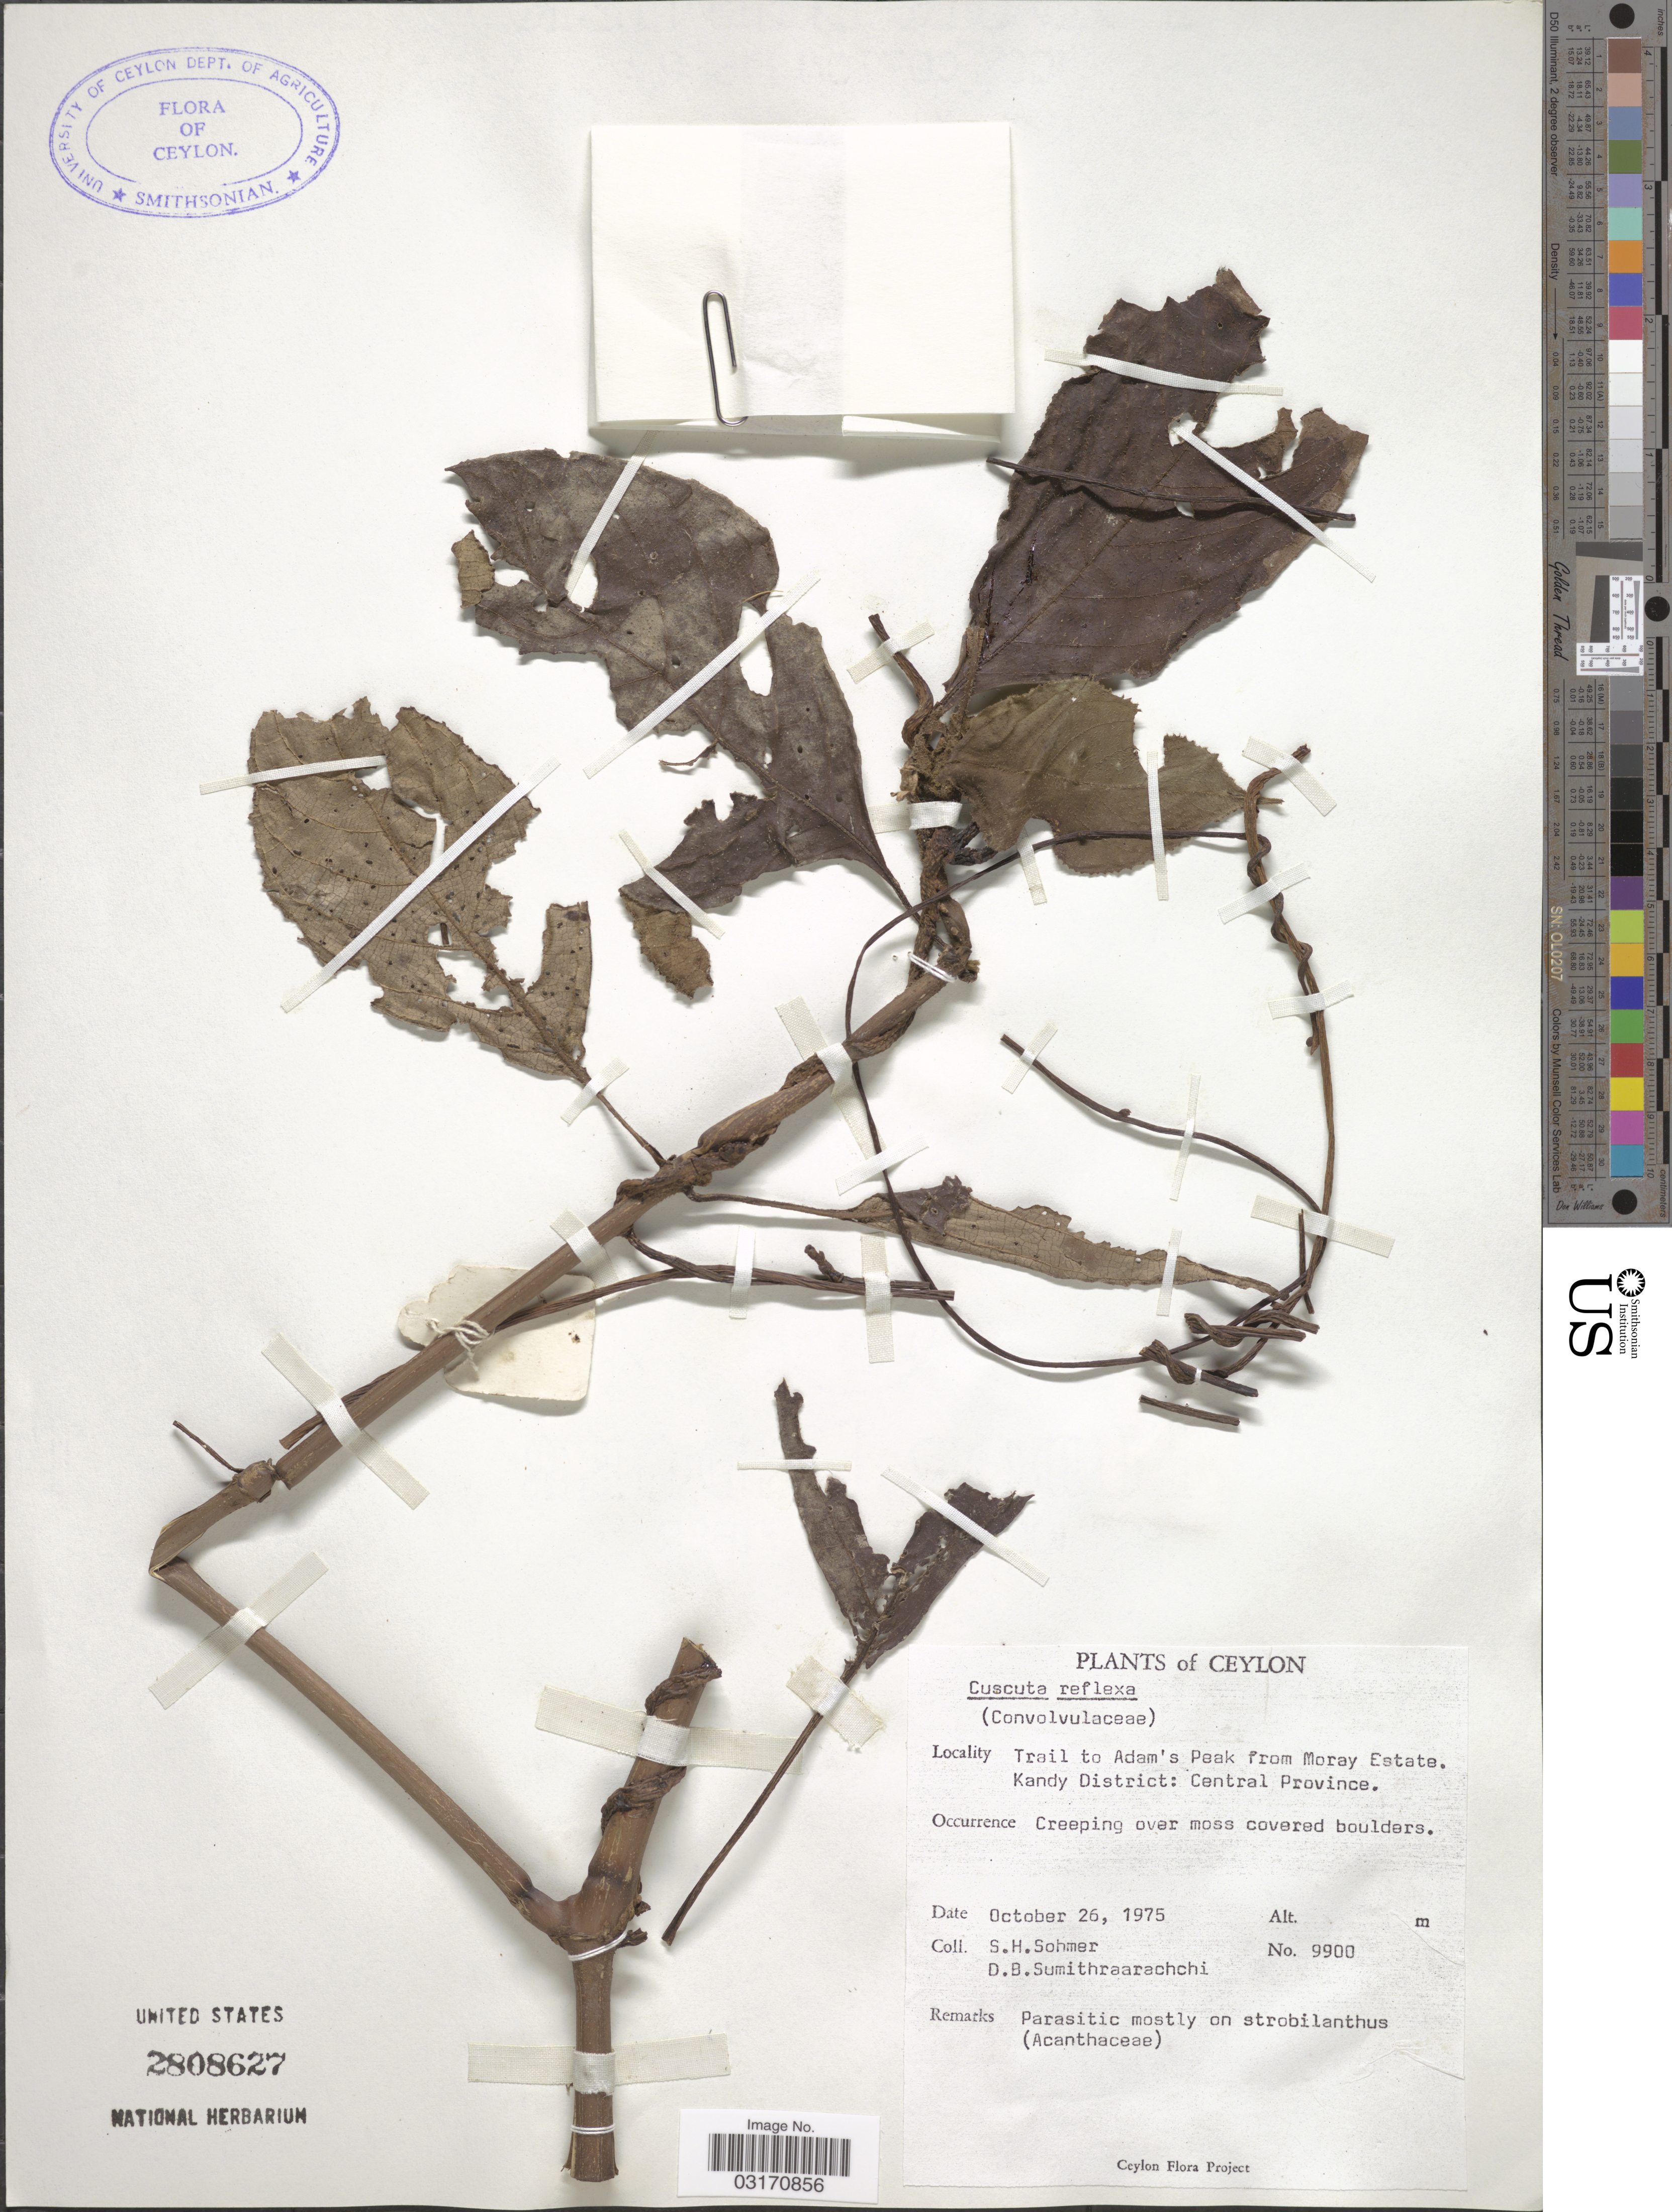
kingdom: Plantae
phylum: Tracheophyta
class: Magnoliopsida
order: Solanales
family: Convolvulaceae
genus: Cuscuta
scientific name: Cuscuta reflexa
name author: Roxb.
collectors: S. H. Sohmer & D. B. Sumithraarachchi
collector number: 9900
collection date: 1975-10-26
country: Sri Lanka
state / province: Central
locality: Ceylon. Trail to Adam's Peak from Moray Estate. Kandy District.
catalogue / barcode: US 2808627